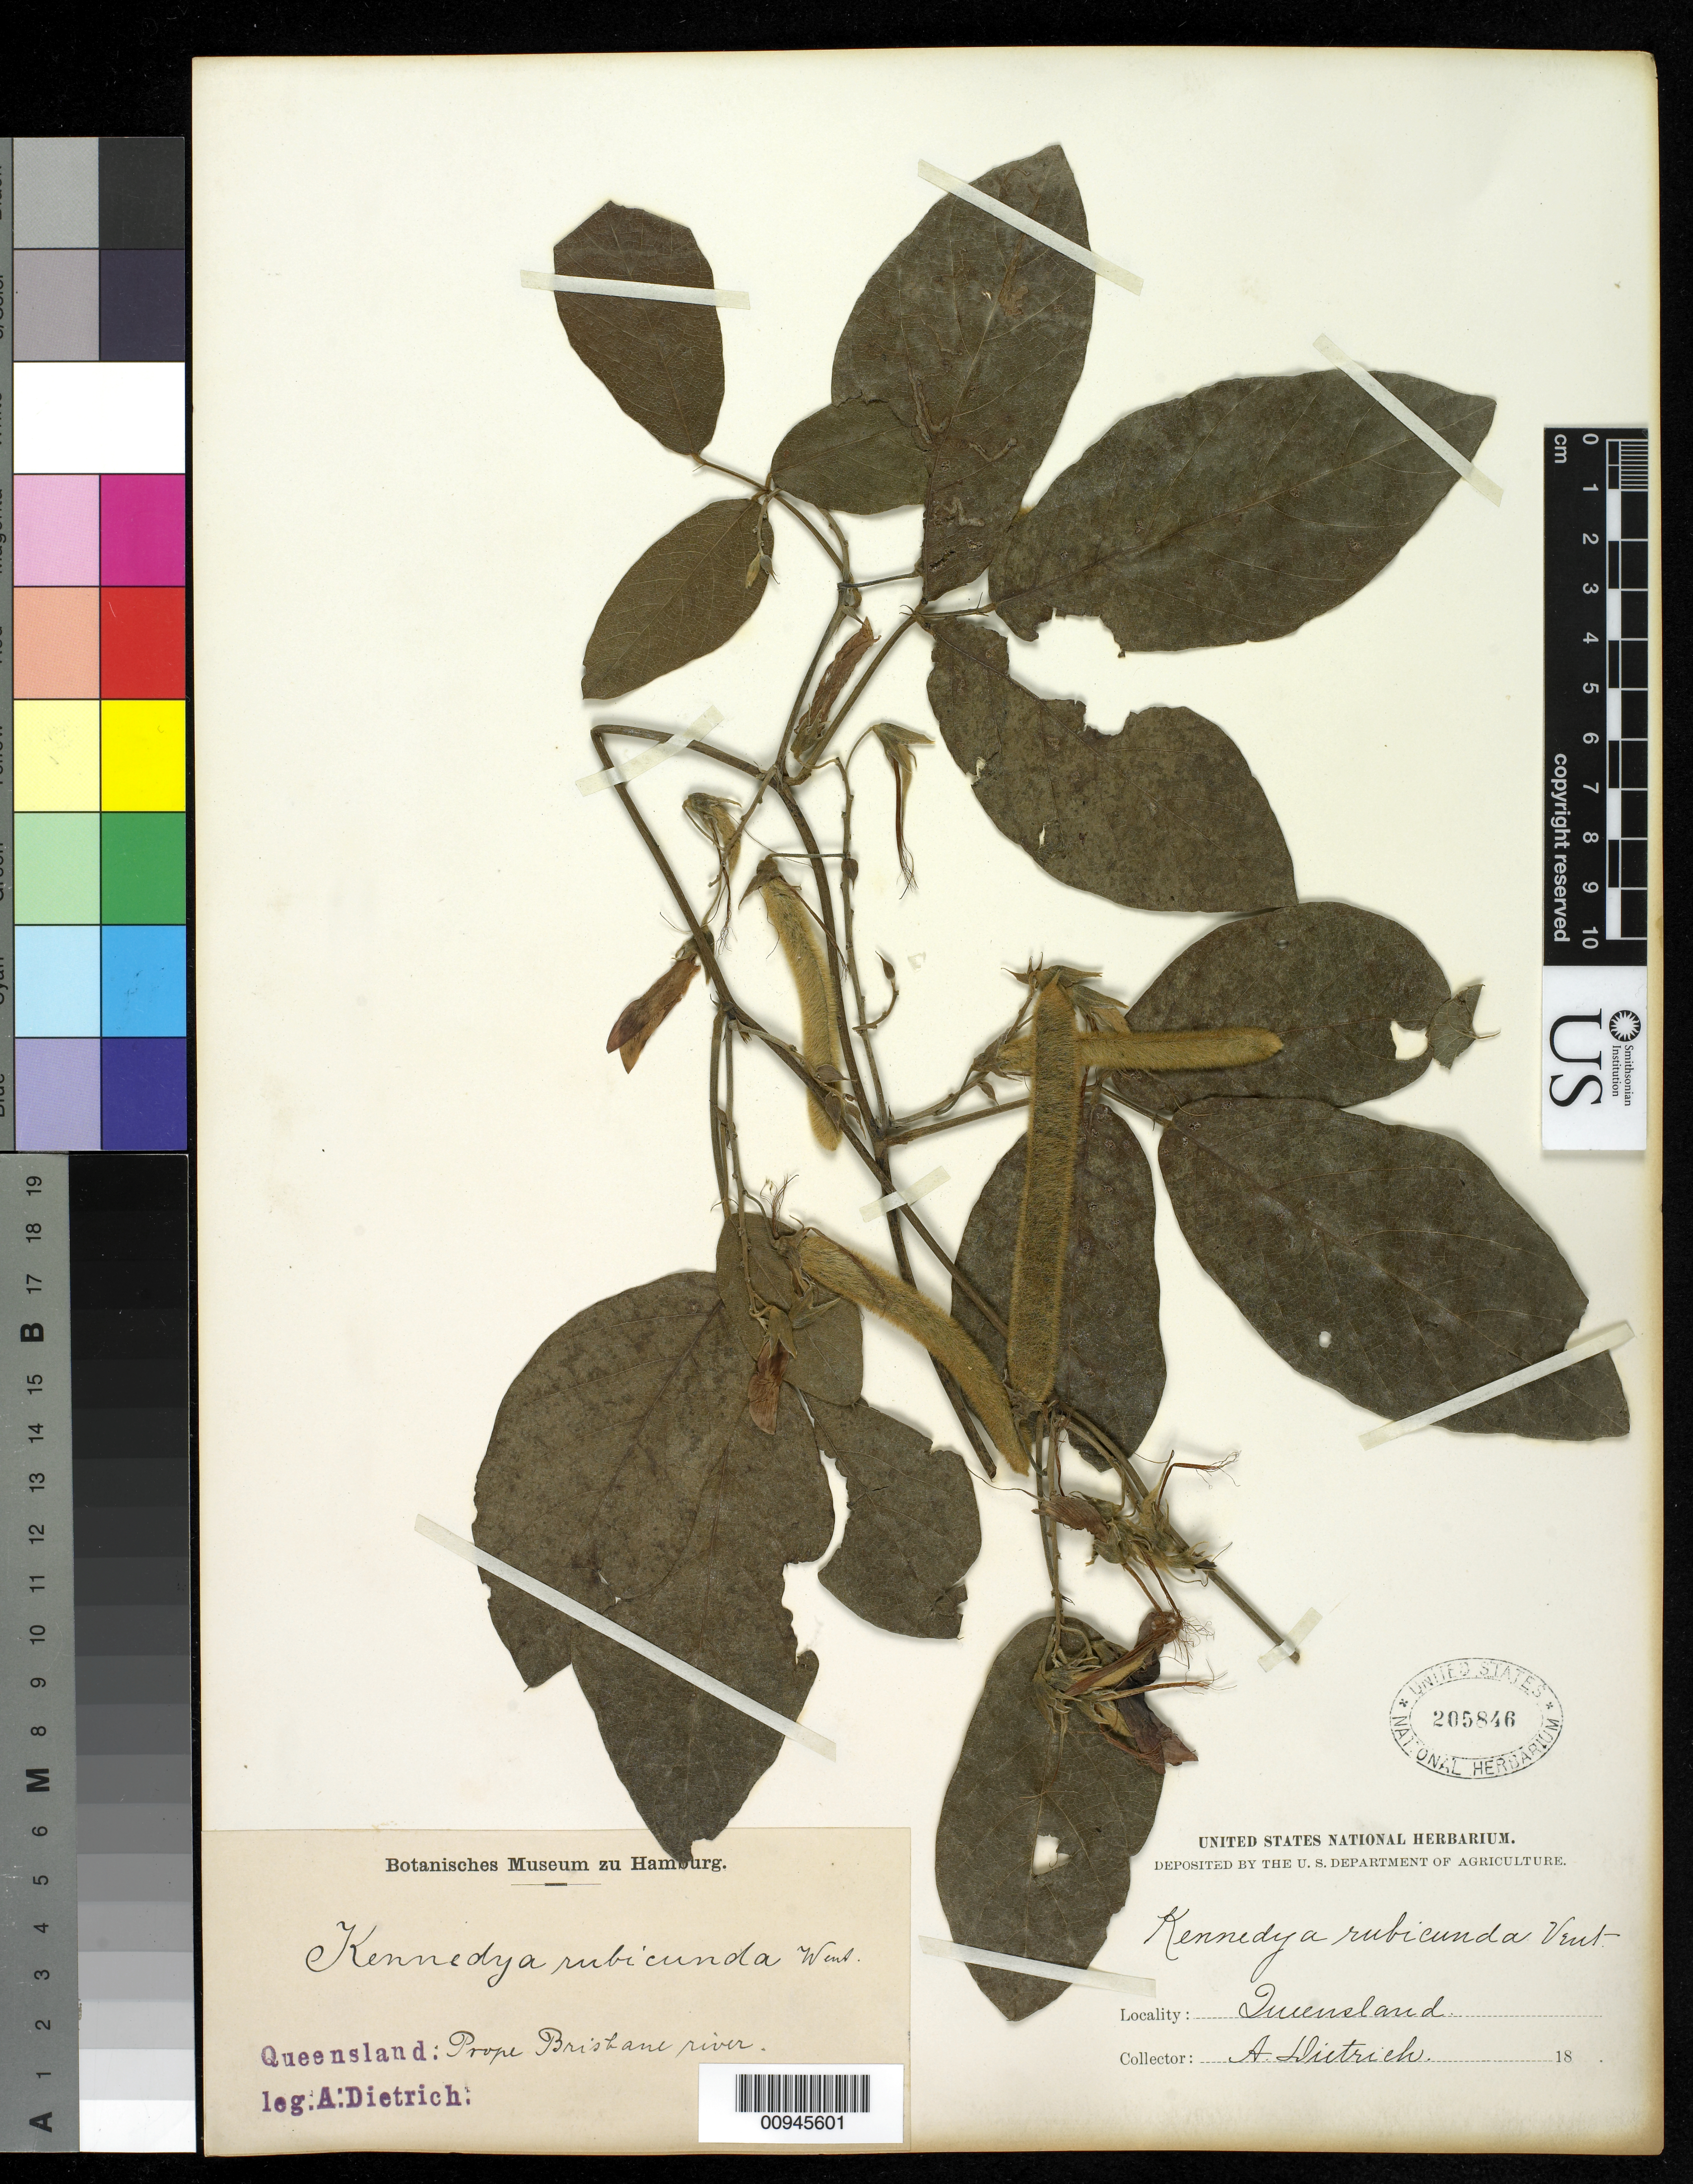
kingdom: Plantae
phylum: Tracheophyta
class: Magnoliopsida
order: Fabales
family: Fabaceae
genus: Kennedia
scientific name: Kennedia rubicunda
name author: Vent.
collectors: A. Dietrich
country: Australia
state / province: Queensland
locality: Near Brisbane River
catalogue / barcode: US 205846